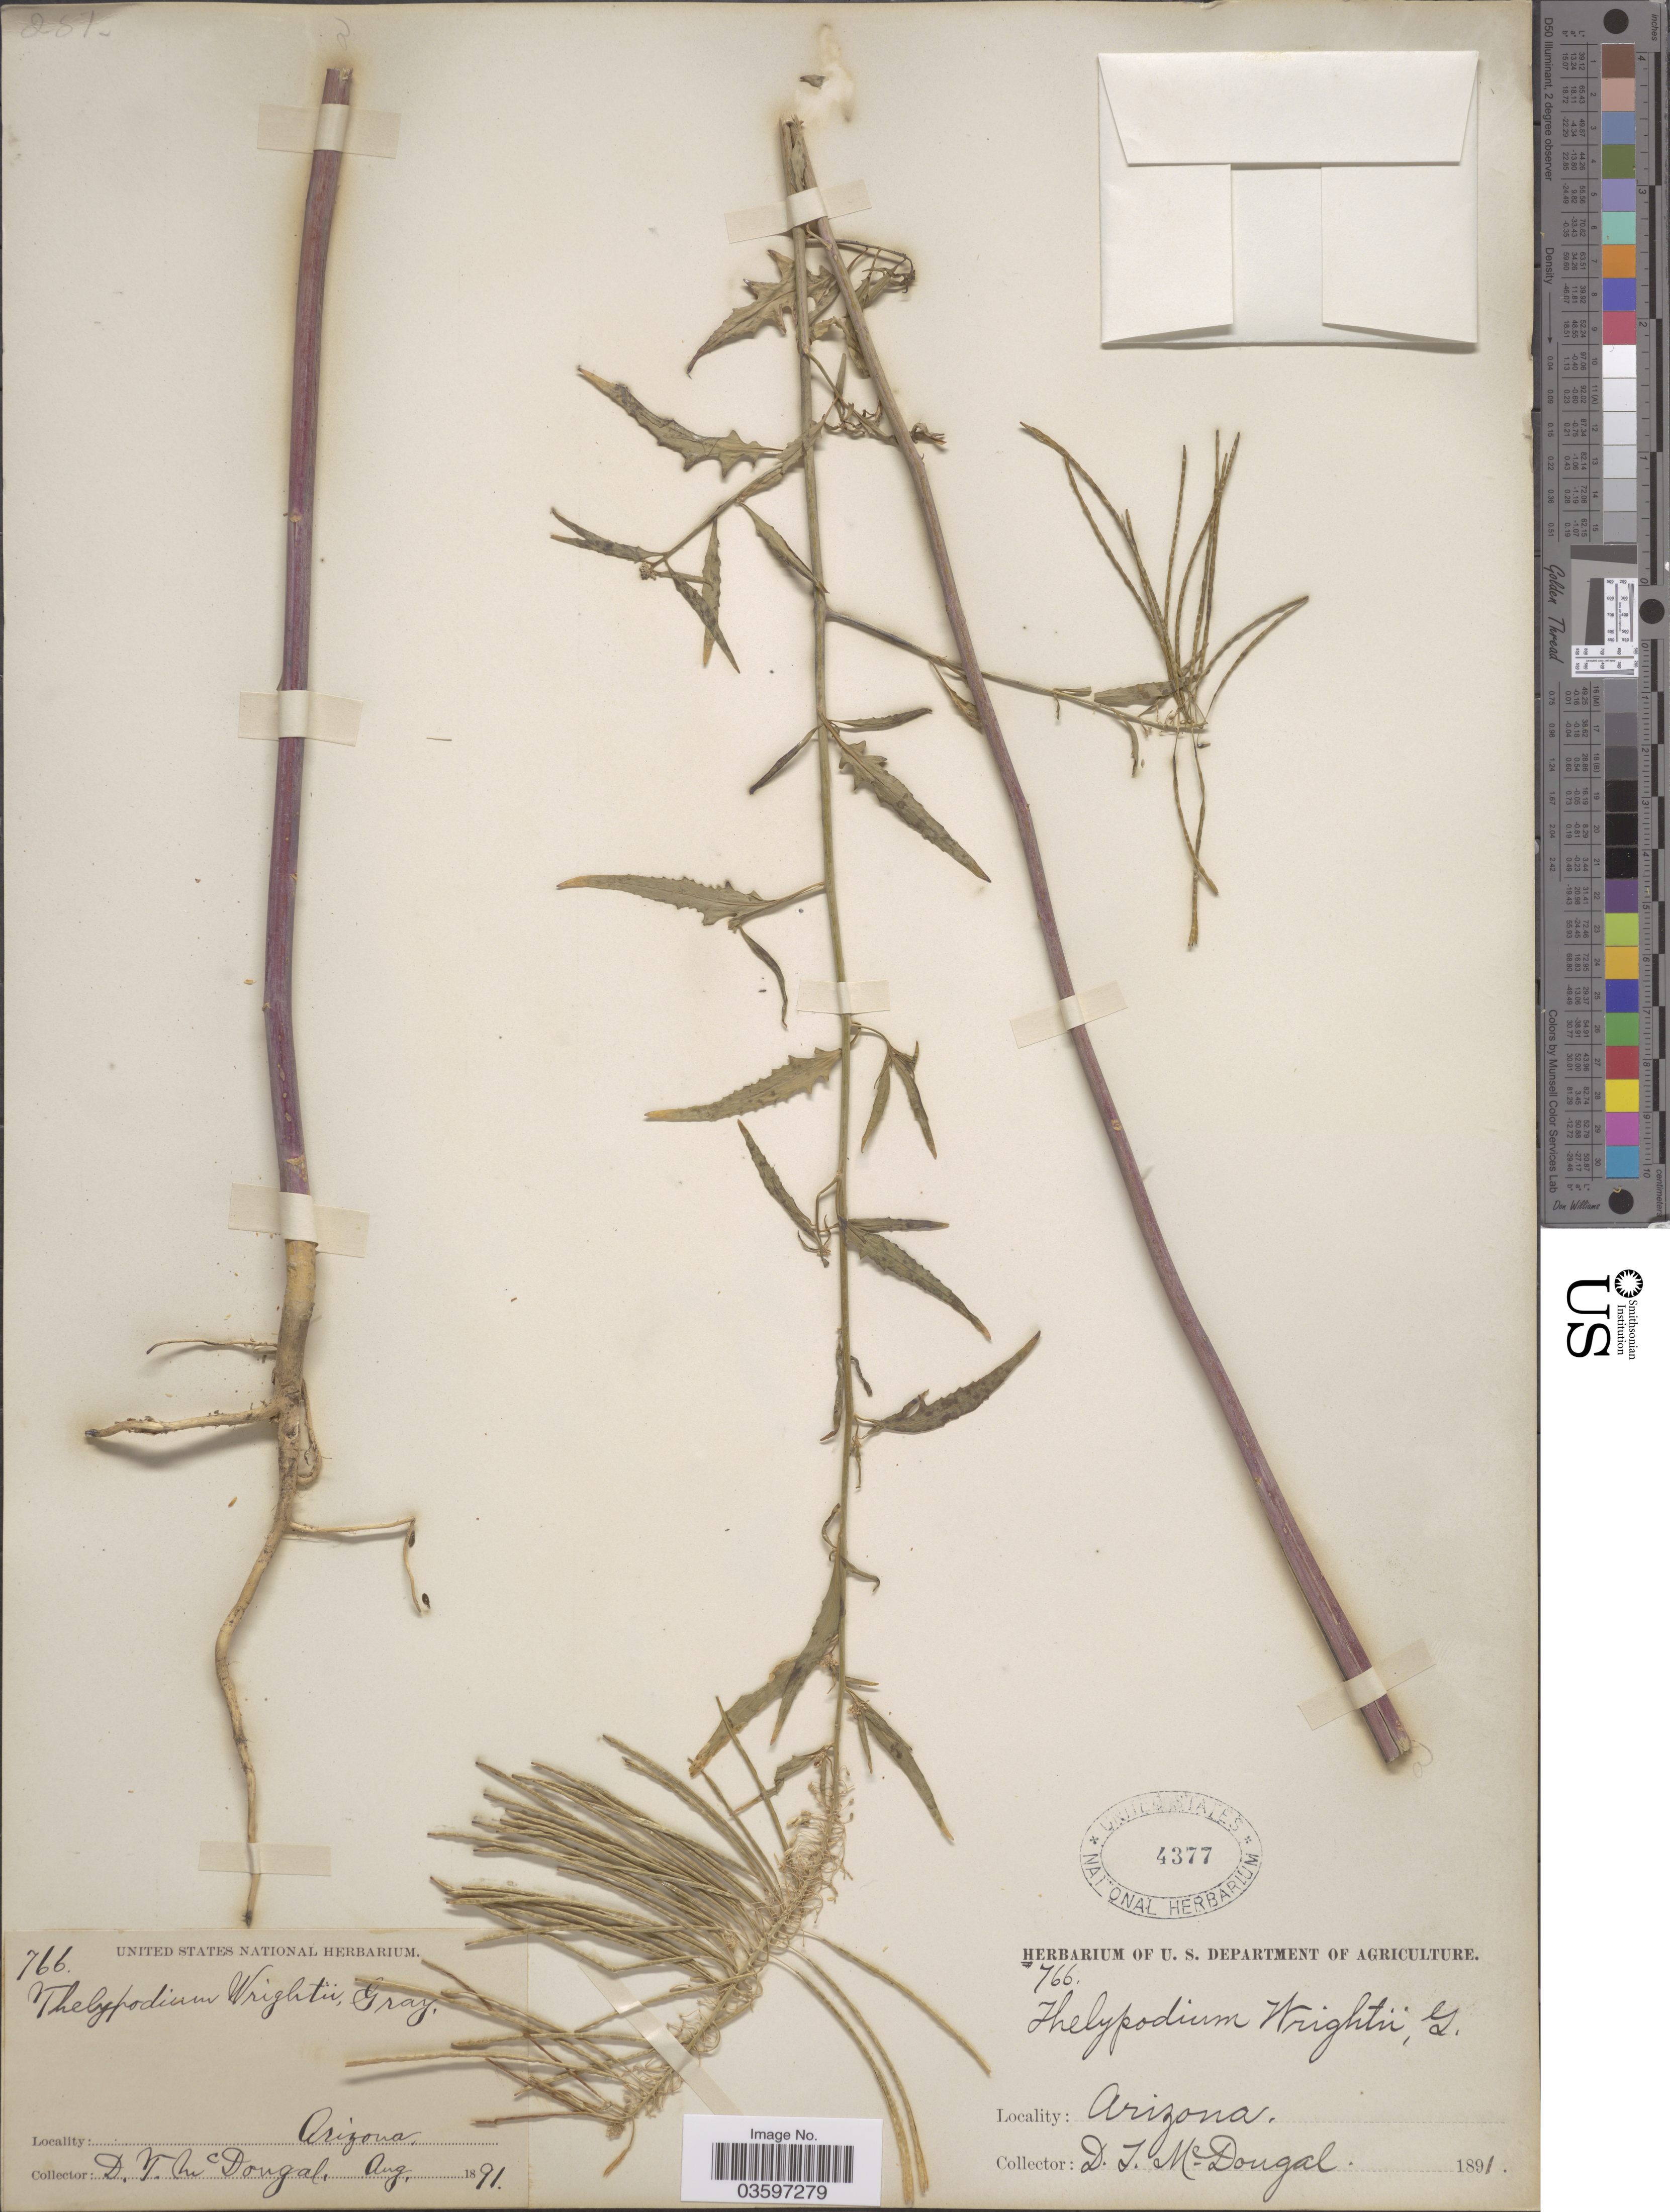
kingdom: Plantae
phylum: Tracheophyta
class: Magnoliopsida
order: Brassicales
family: Brassicaceae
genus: Stanleyella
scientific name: Stanleyella wrightii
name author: Rydb.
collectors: D. McDougal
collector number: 766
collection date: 1891-08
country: United States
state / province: Arizona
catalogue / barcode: US 4377